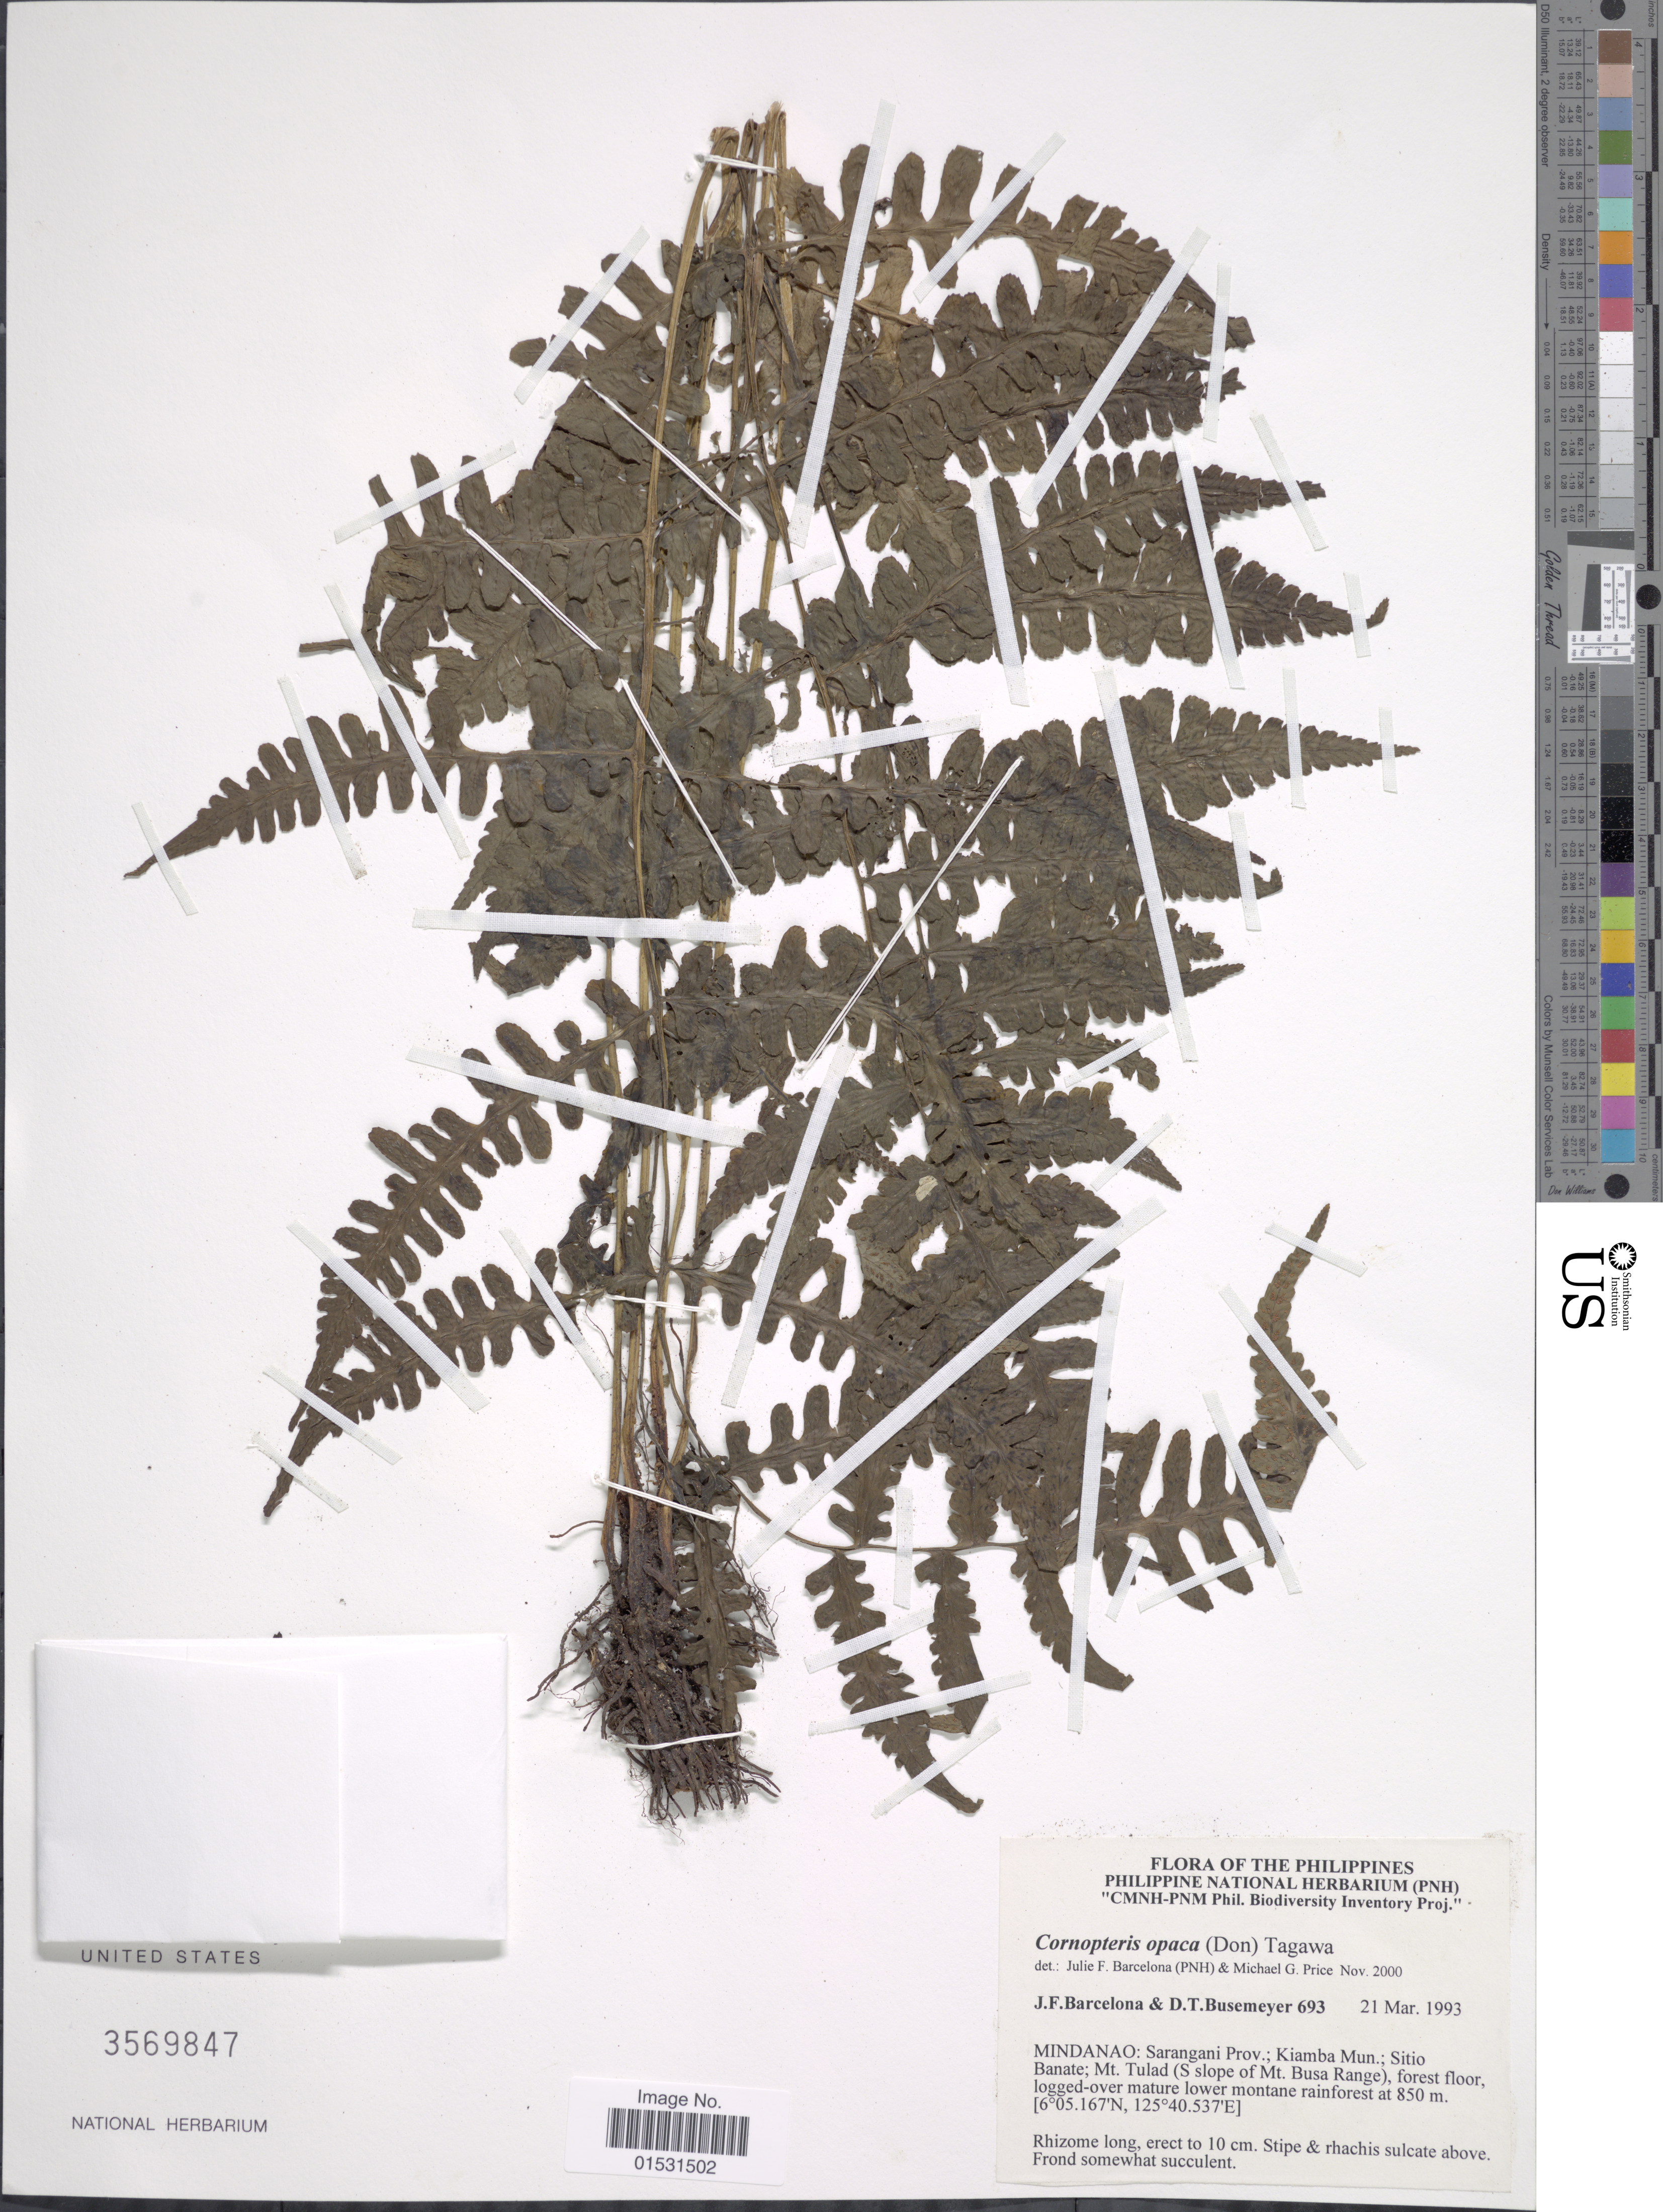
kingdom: Plantae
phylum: Tracheophyta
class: Polypodiopsida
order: Polypodiales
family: Athyriaceae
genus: Athyrium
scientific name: Athyrium opacum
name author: (D. Don) Tagawa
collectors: J. F. Barcelona & D. Busemeyer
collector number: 693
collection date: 1993-03-21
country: Philippines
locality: Mindanao: Sarangani Prov.; Kiamba Mun.; Sitio Banate; Mt. Tulad (S slope of Mt. Busa Range).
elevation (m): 850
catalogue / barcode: US 3569847